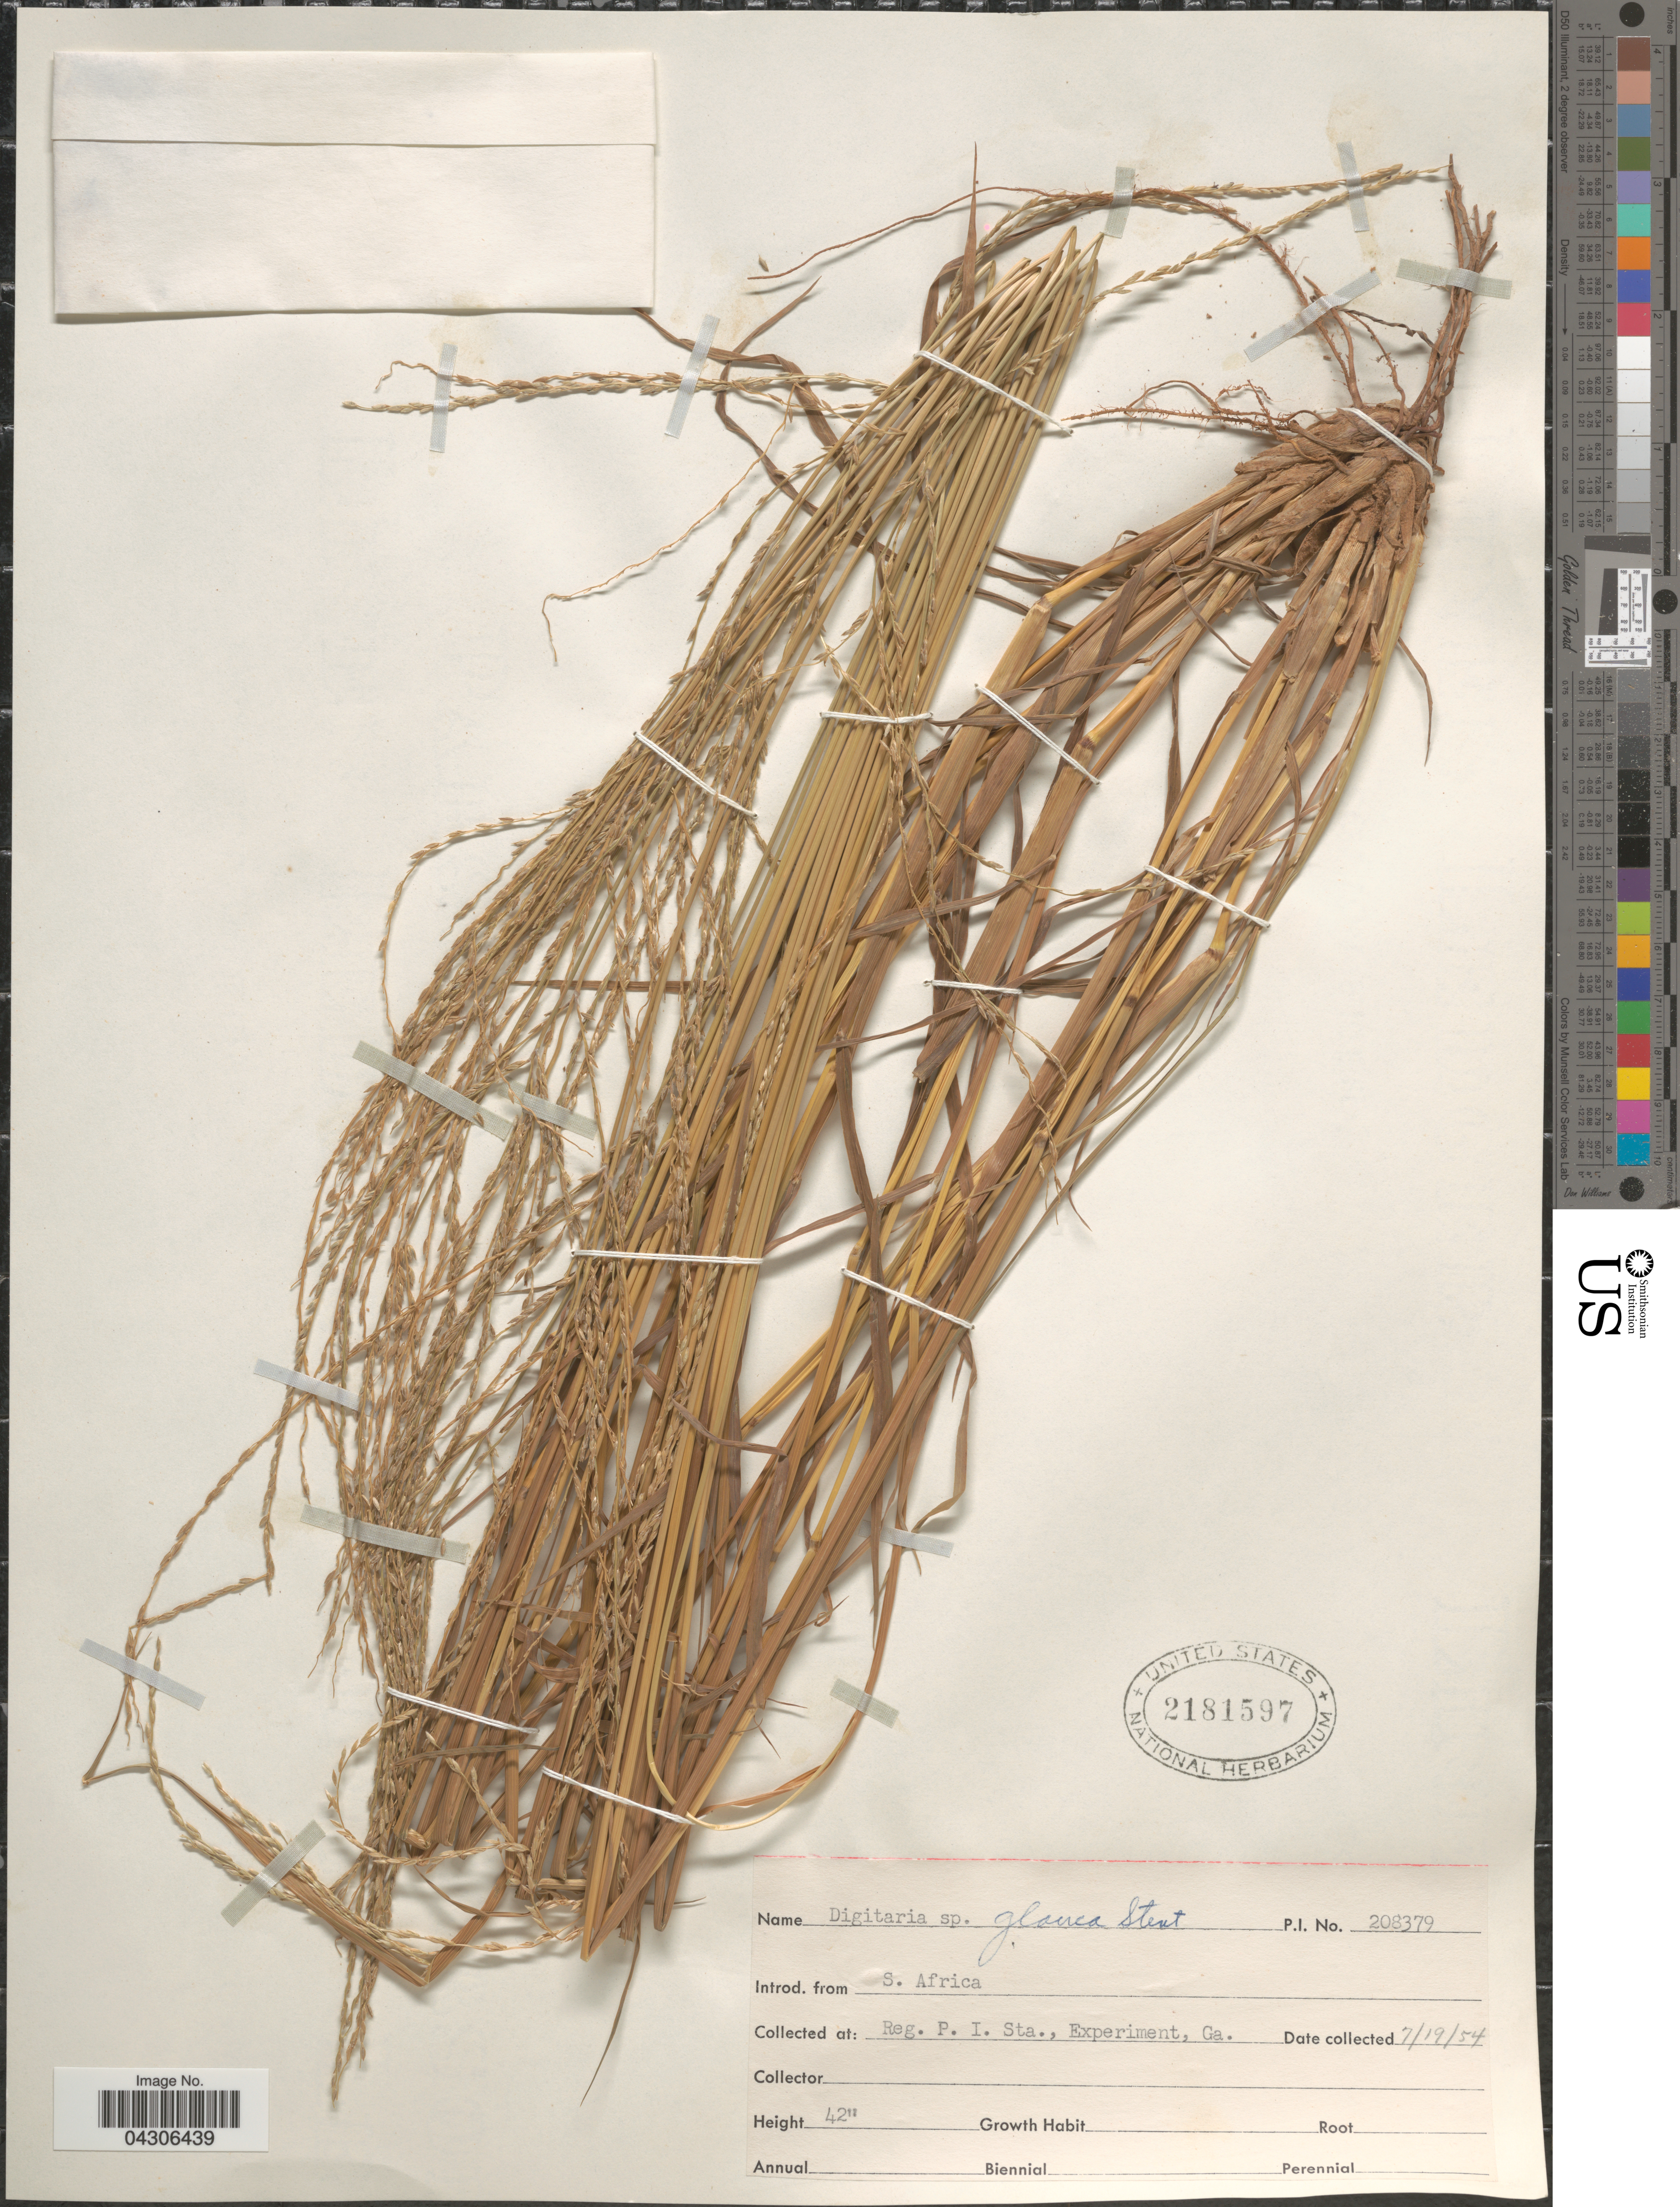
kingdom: Plantae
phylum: Tracheophyta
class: Liliopsida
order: Poales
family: Poaceae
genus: Digitaria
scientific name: Digitaria glauca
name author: A. Camus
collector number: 208379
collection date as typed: Transcribed d/m/y: 19/7/54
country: United States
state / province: Georgia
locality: Reg. P.I. Sta., Experiment.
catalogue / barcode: US 2181597